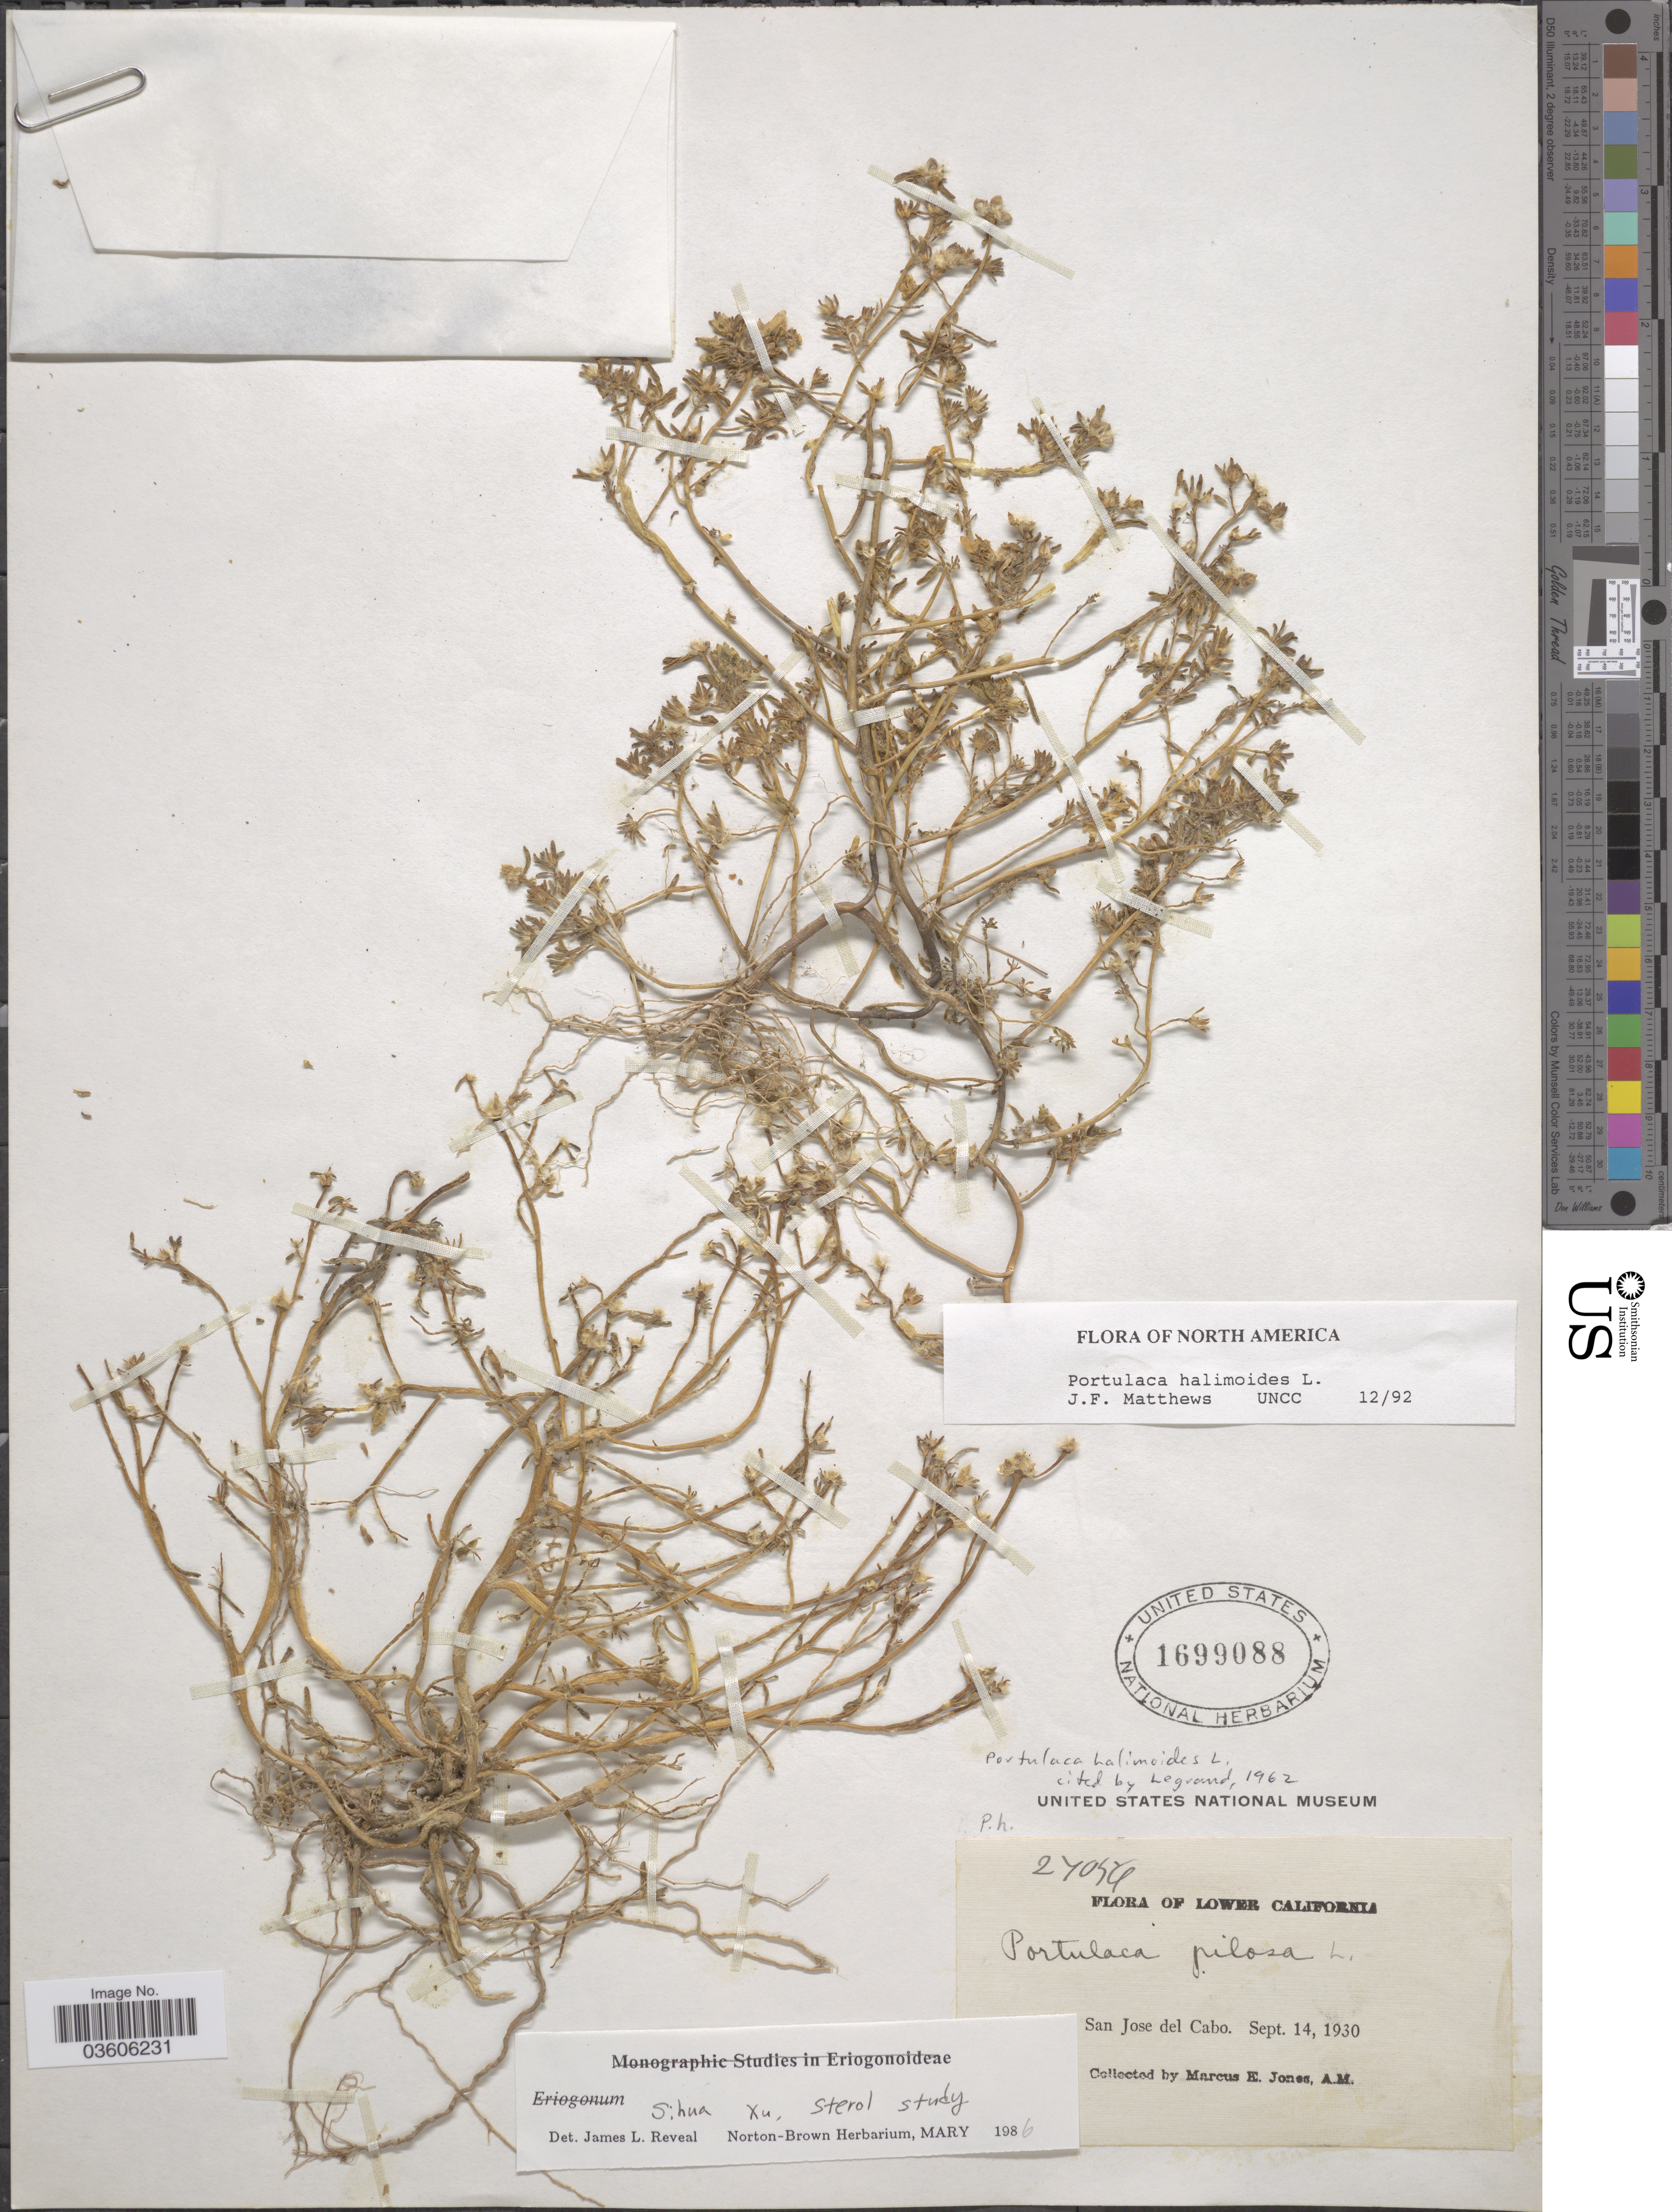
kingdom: Plantae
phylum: Tracheophyta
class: Magnoliopsida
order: Caryophyllales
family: Portulacaceae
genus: Portulaca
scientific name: Portulaca halimoides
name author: L.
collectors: M. E. Jones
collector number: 27056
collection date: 1930-09-14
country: Mexico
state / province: Baja California Sur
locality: Lower California. San Jose del Cabo.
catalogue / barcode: US 1699088